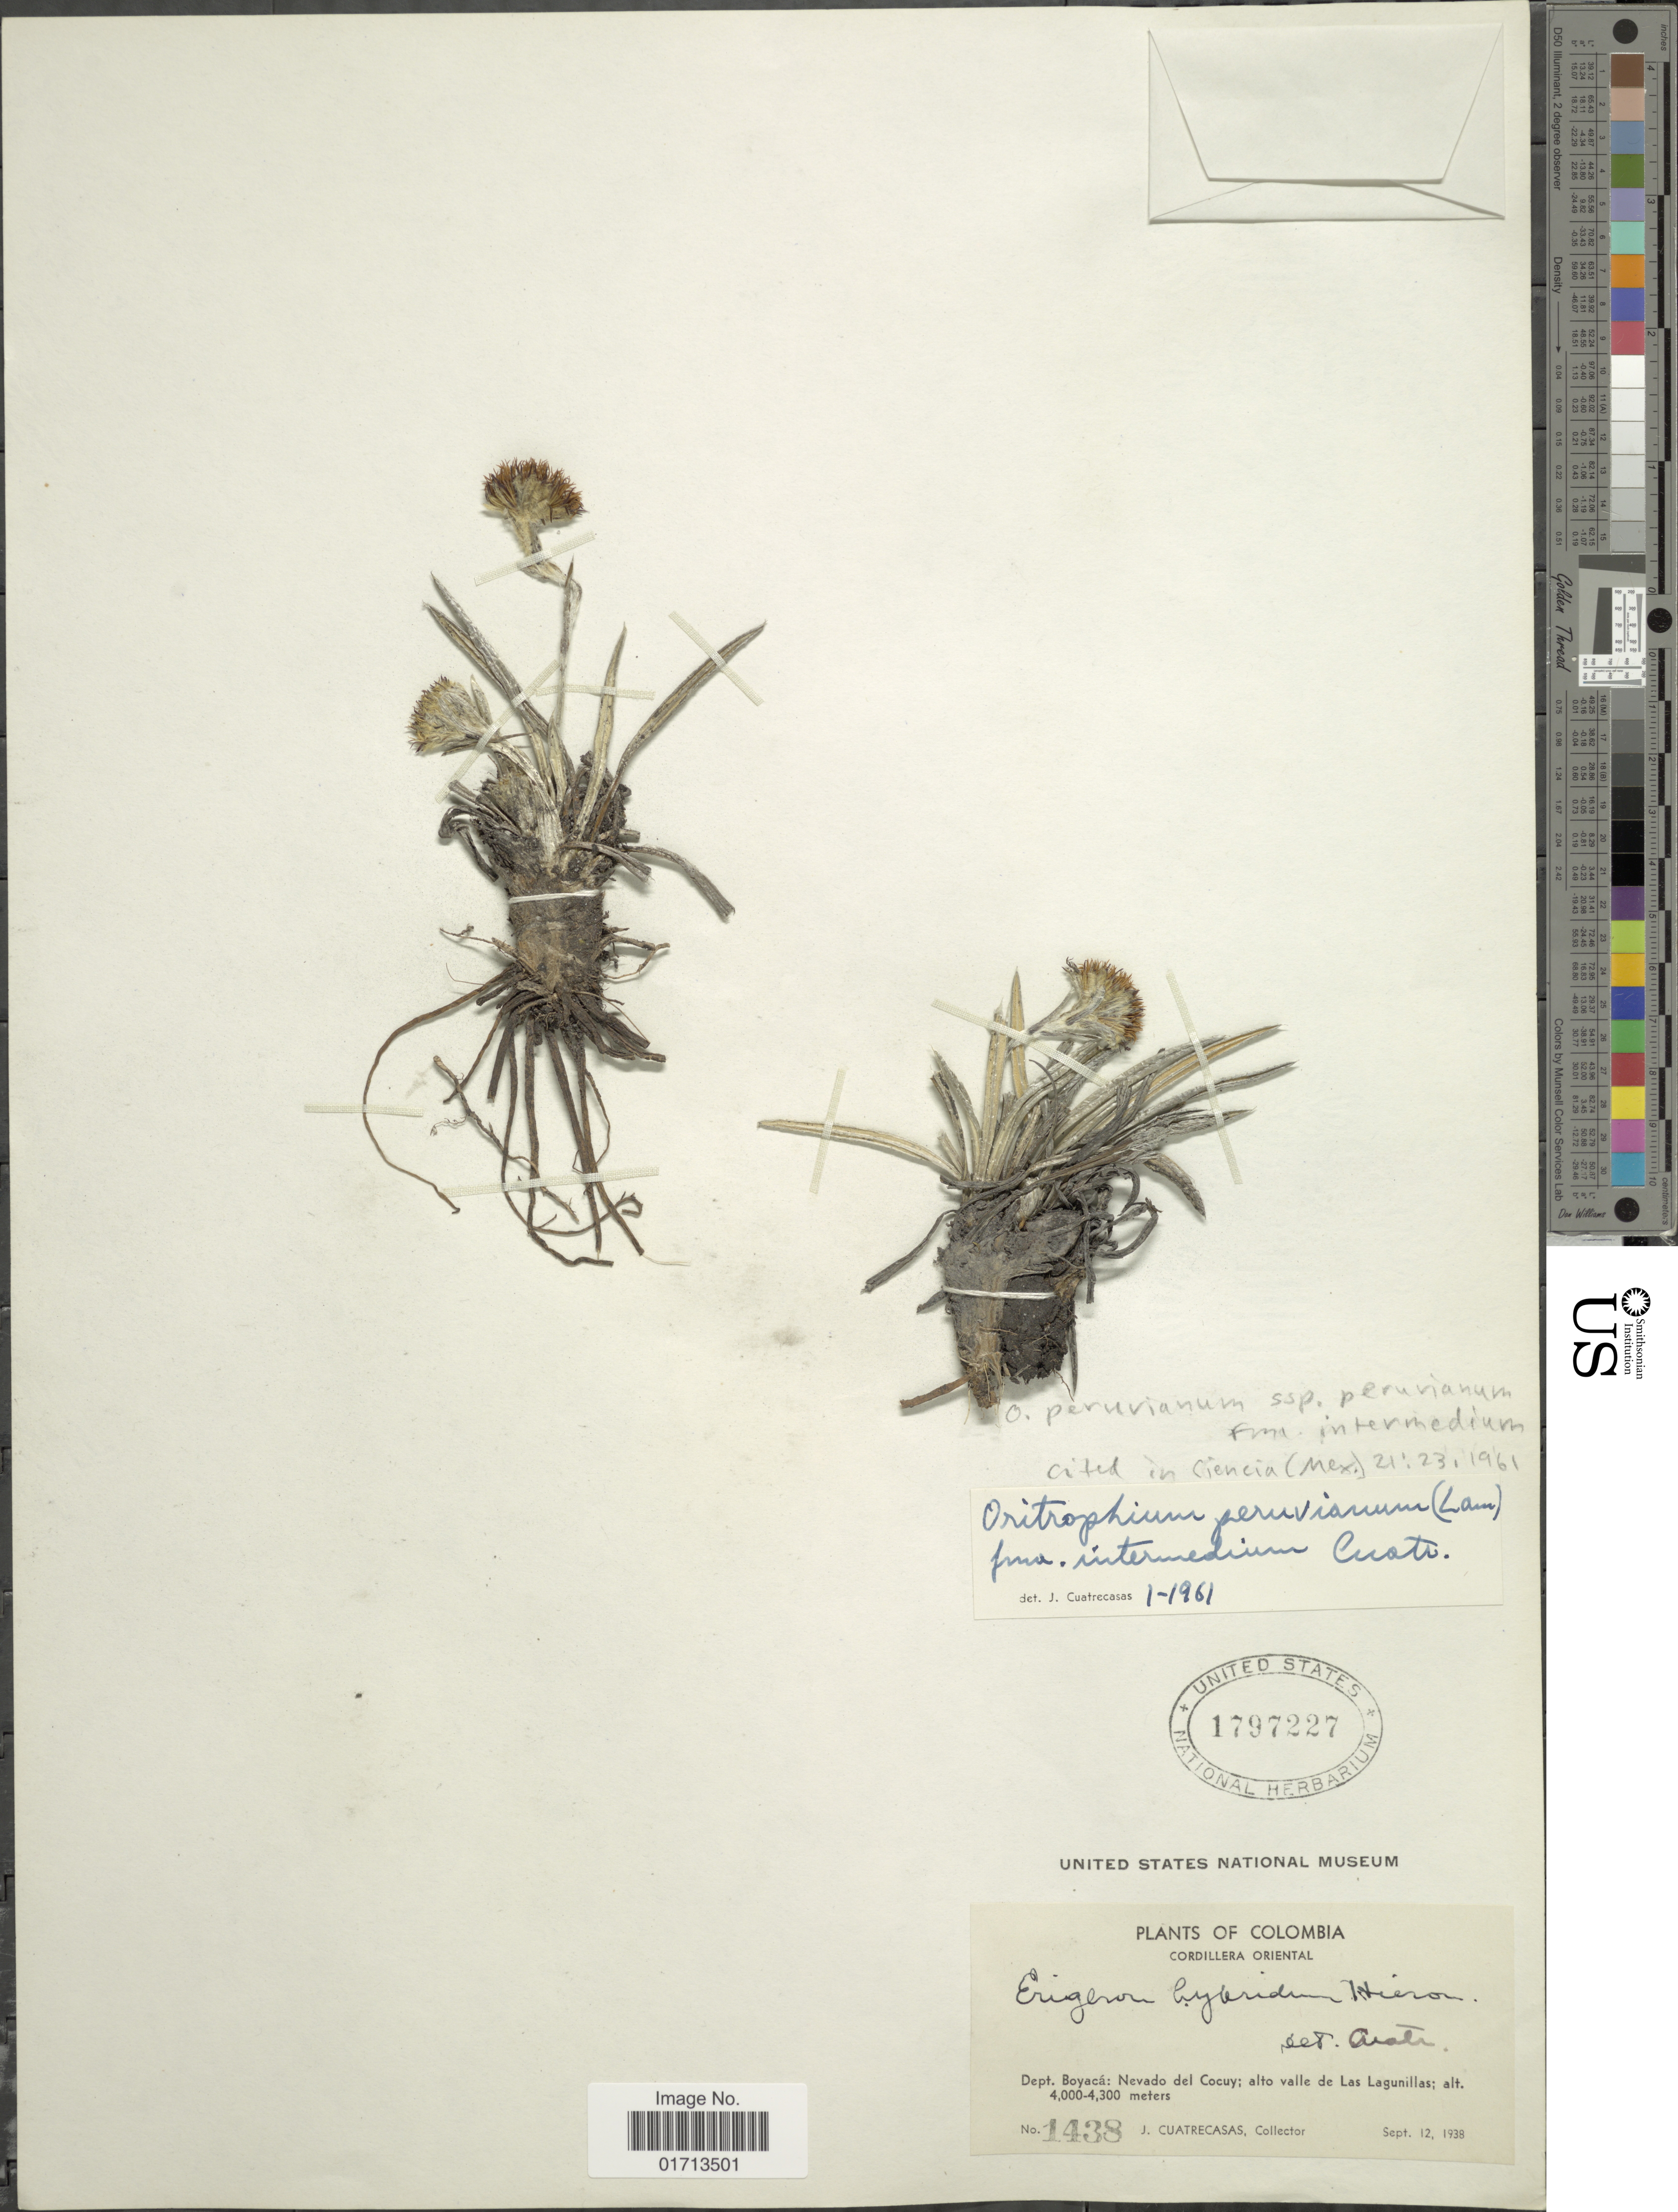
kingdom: Plantae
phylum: Tracheophyta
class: Magnoliopsida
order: Asterales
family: Asteraceae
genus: Oritrophium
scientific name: Oritrophium peruvianum f. intermedium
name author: Cuatrec.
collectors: J. Cuatrecasas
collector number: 1438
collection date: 1938-09-12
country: Colombia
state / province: Boyacá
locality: Cordillera Oriental, Nevado del Ccouy; alto valle de Las Lagunillas.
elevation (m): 4000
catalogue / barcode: US 1797227